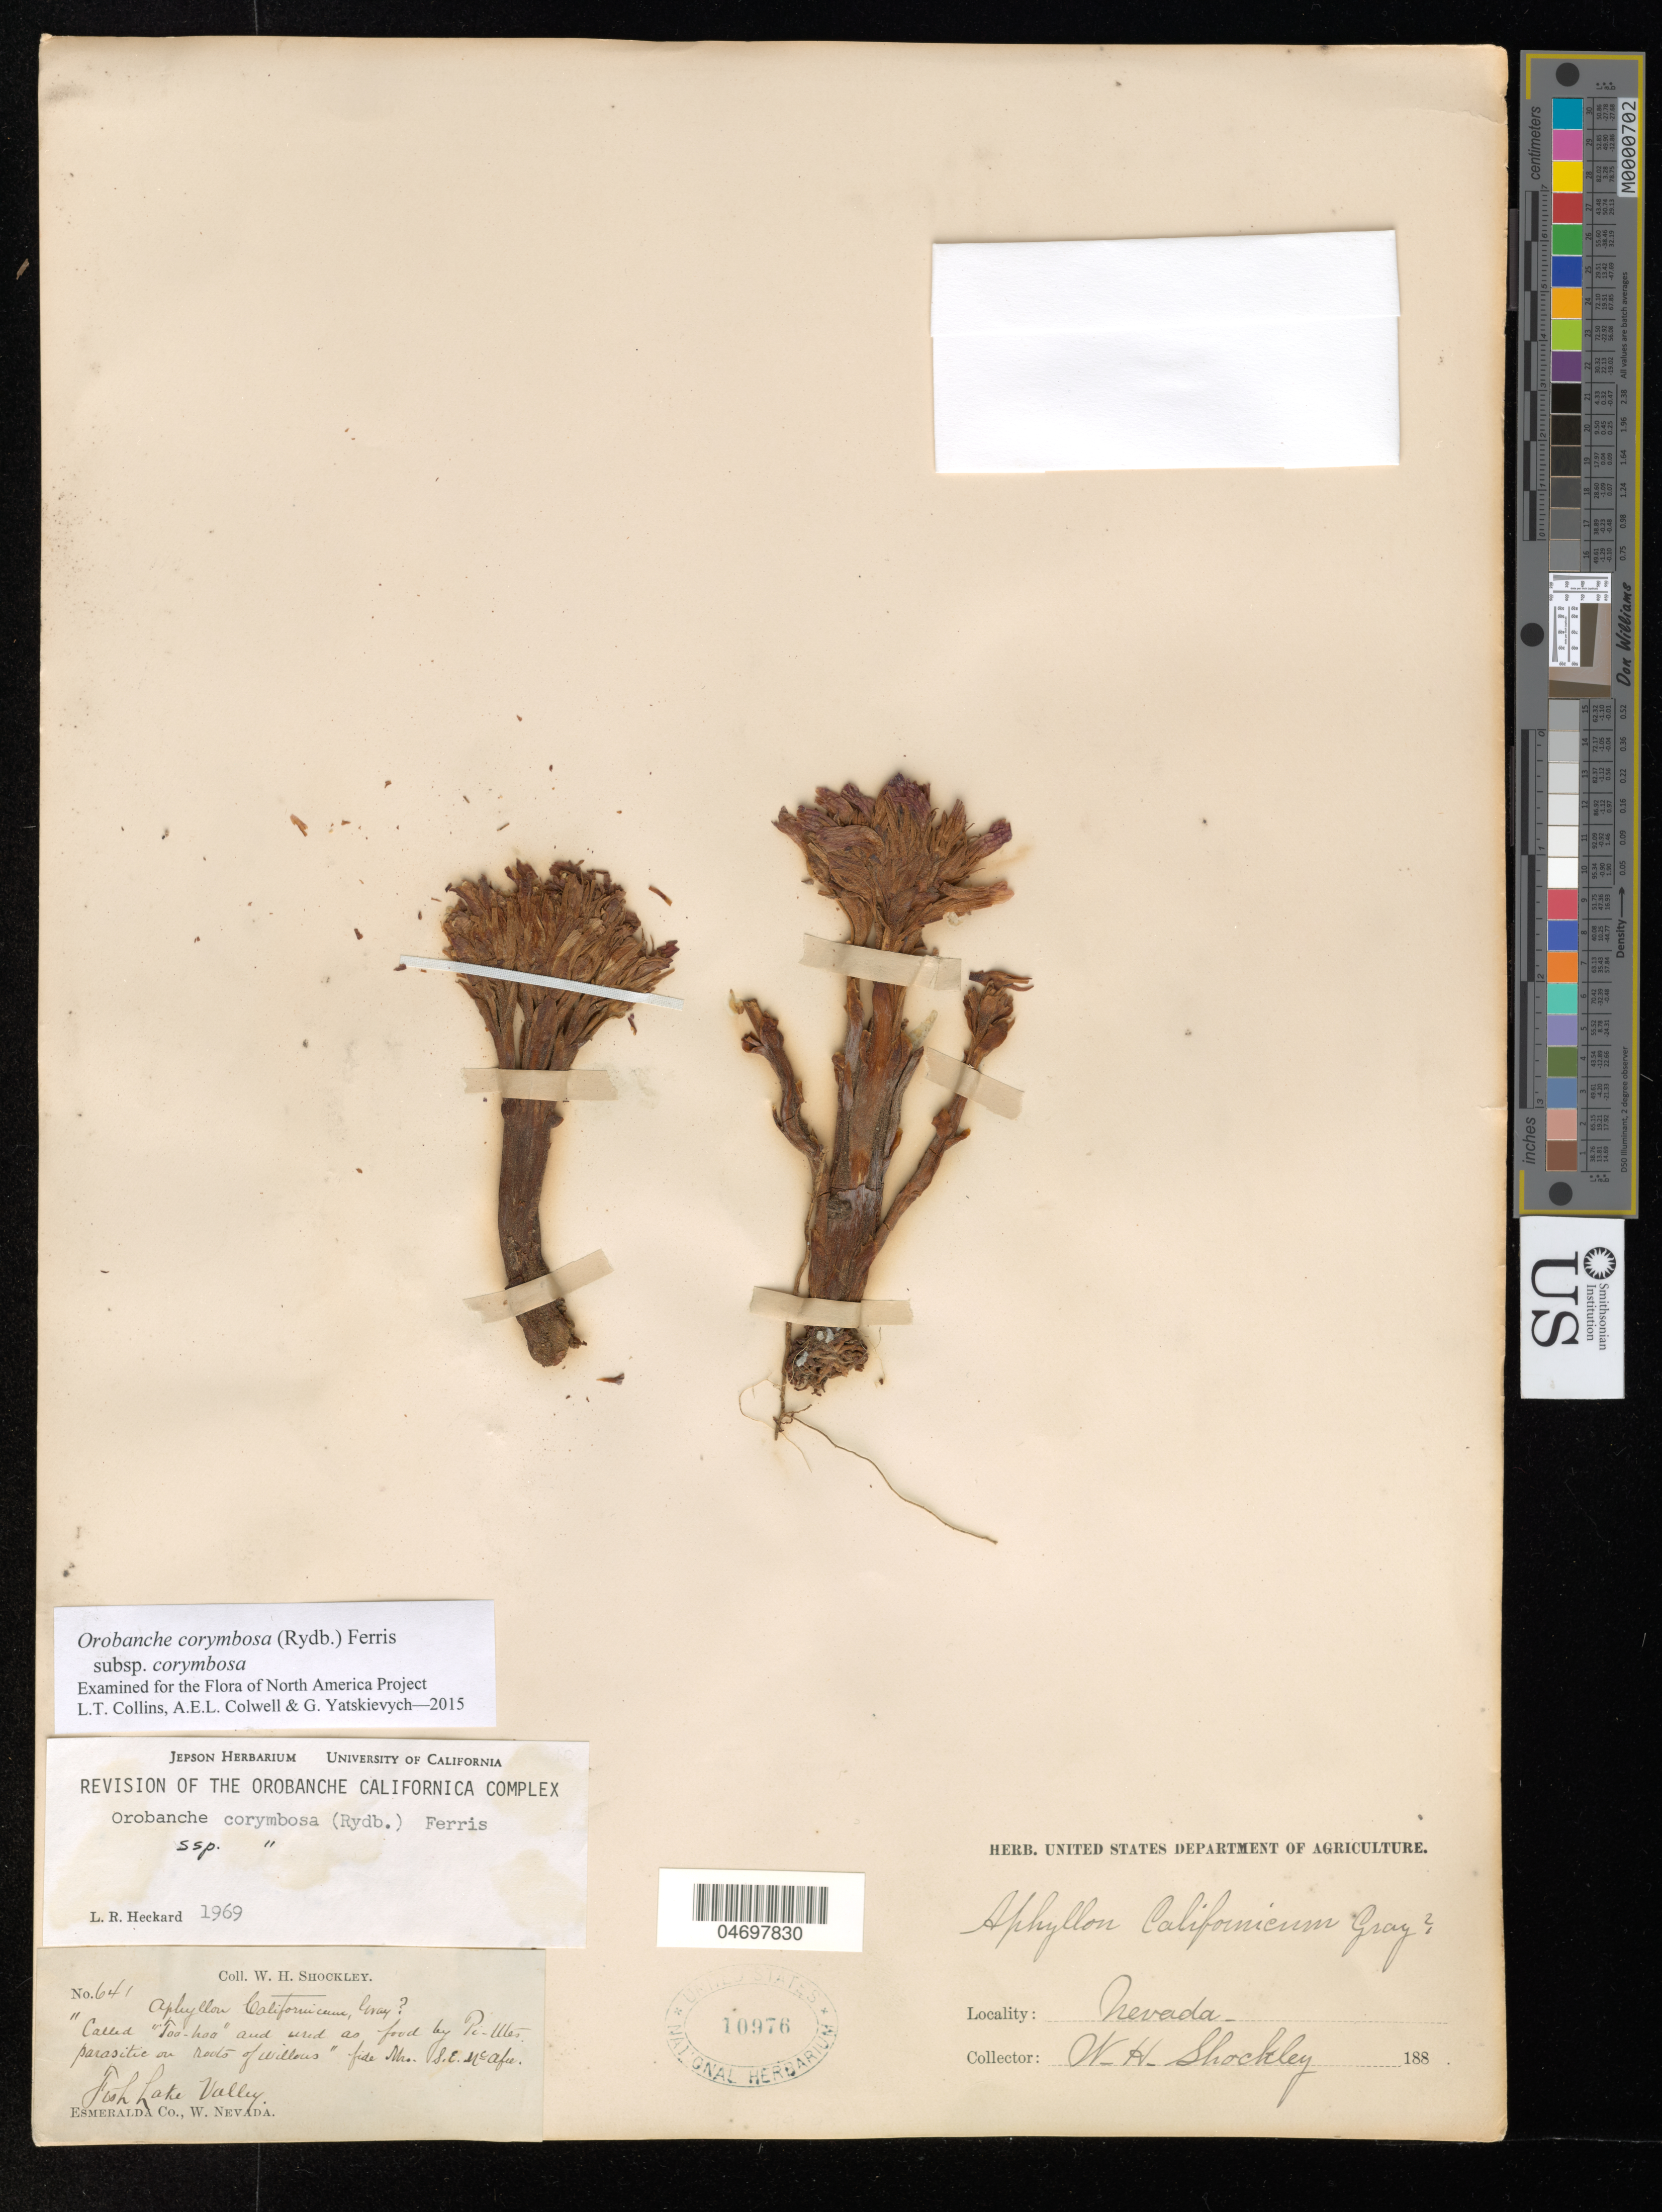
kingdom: Plantae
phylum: Tracheophyta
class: Magnoliopsida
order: Lamiales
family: Orobanchaceae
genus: Orobanche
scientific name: Orobanche corymbosa subsp. corymbosa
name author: (Rydb.) Ferris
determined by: Collins, L. T.; Colwell, A. E.; Yatskievych, G. A.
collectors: W. Shockley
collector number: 641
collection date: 1888-09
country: United States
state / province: Nevada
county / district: Esmeralda Co.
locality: Fish Lake valley, W. Nevada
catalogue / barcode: US 10976